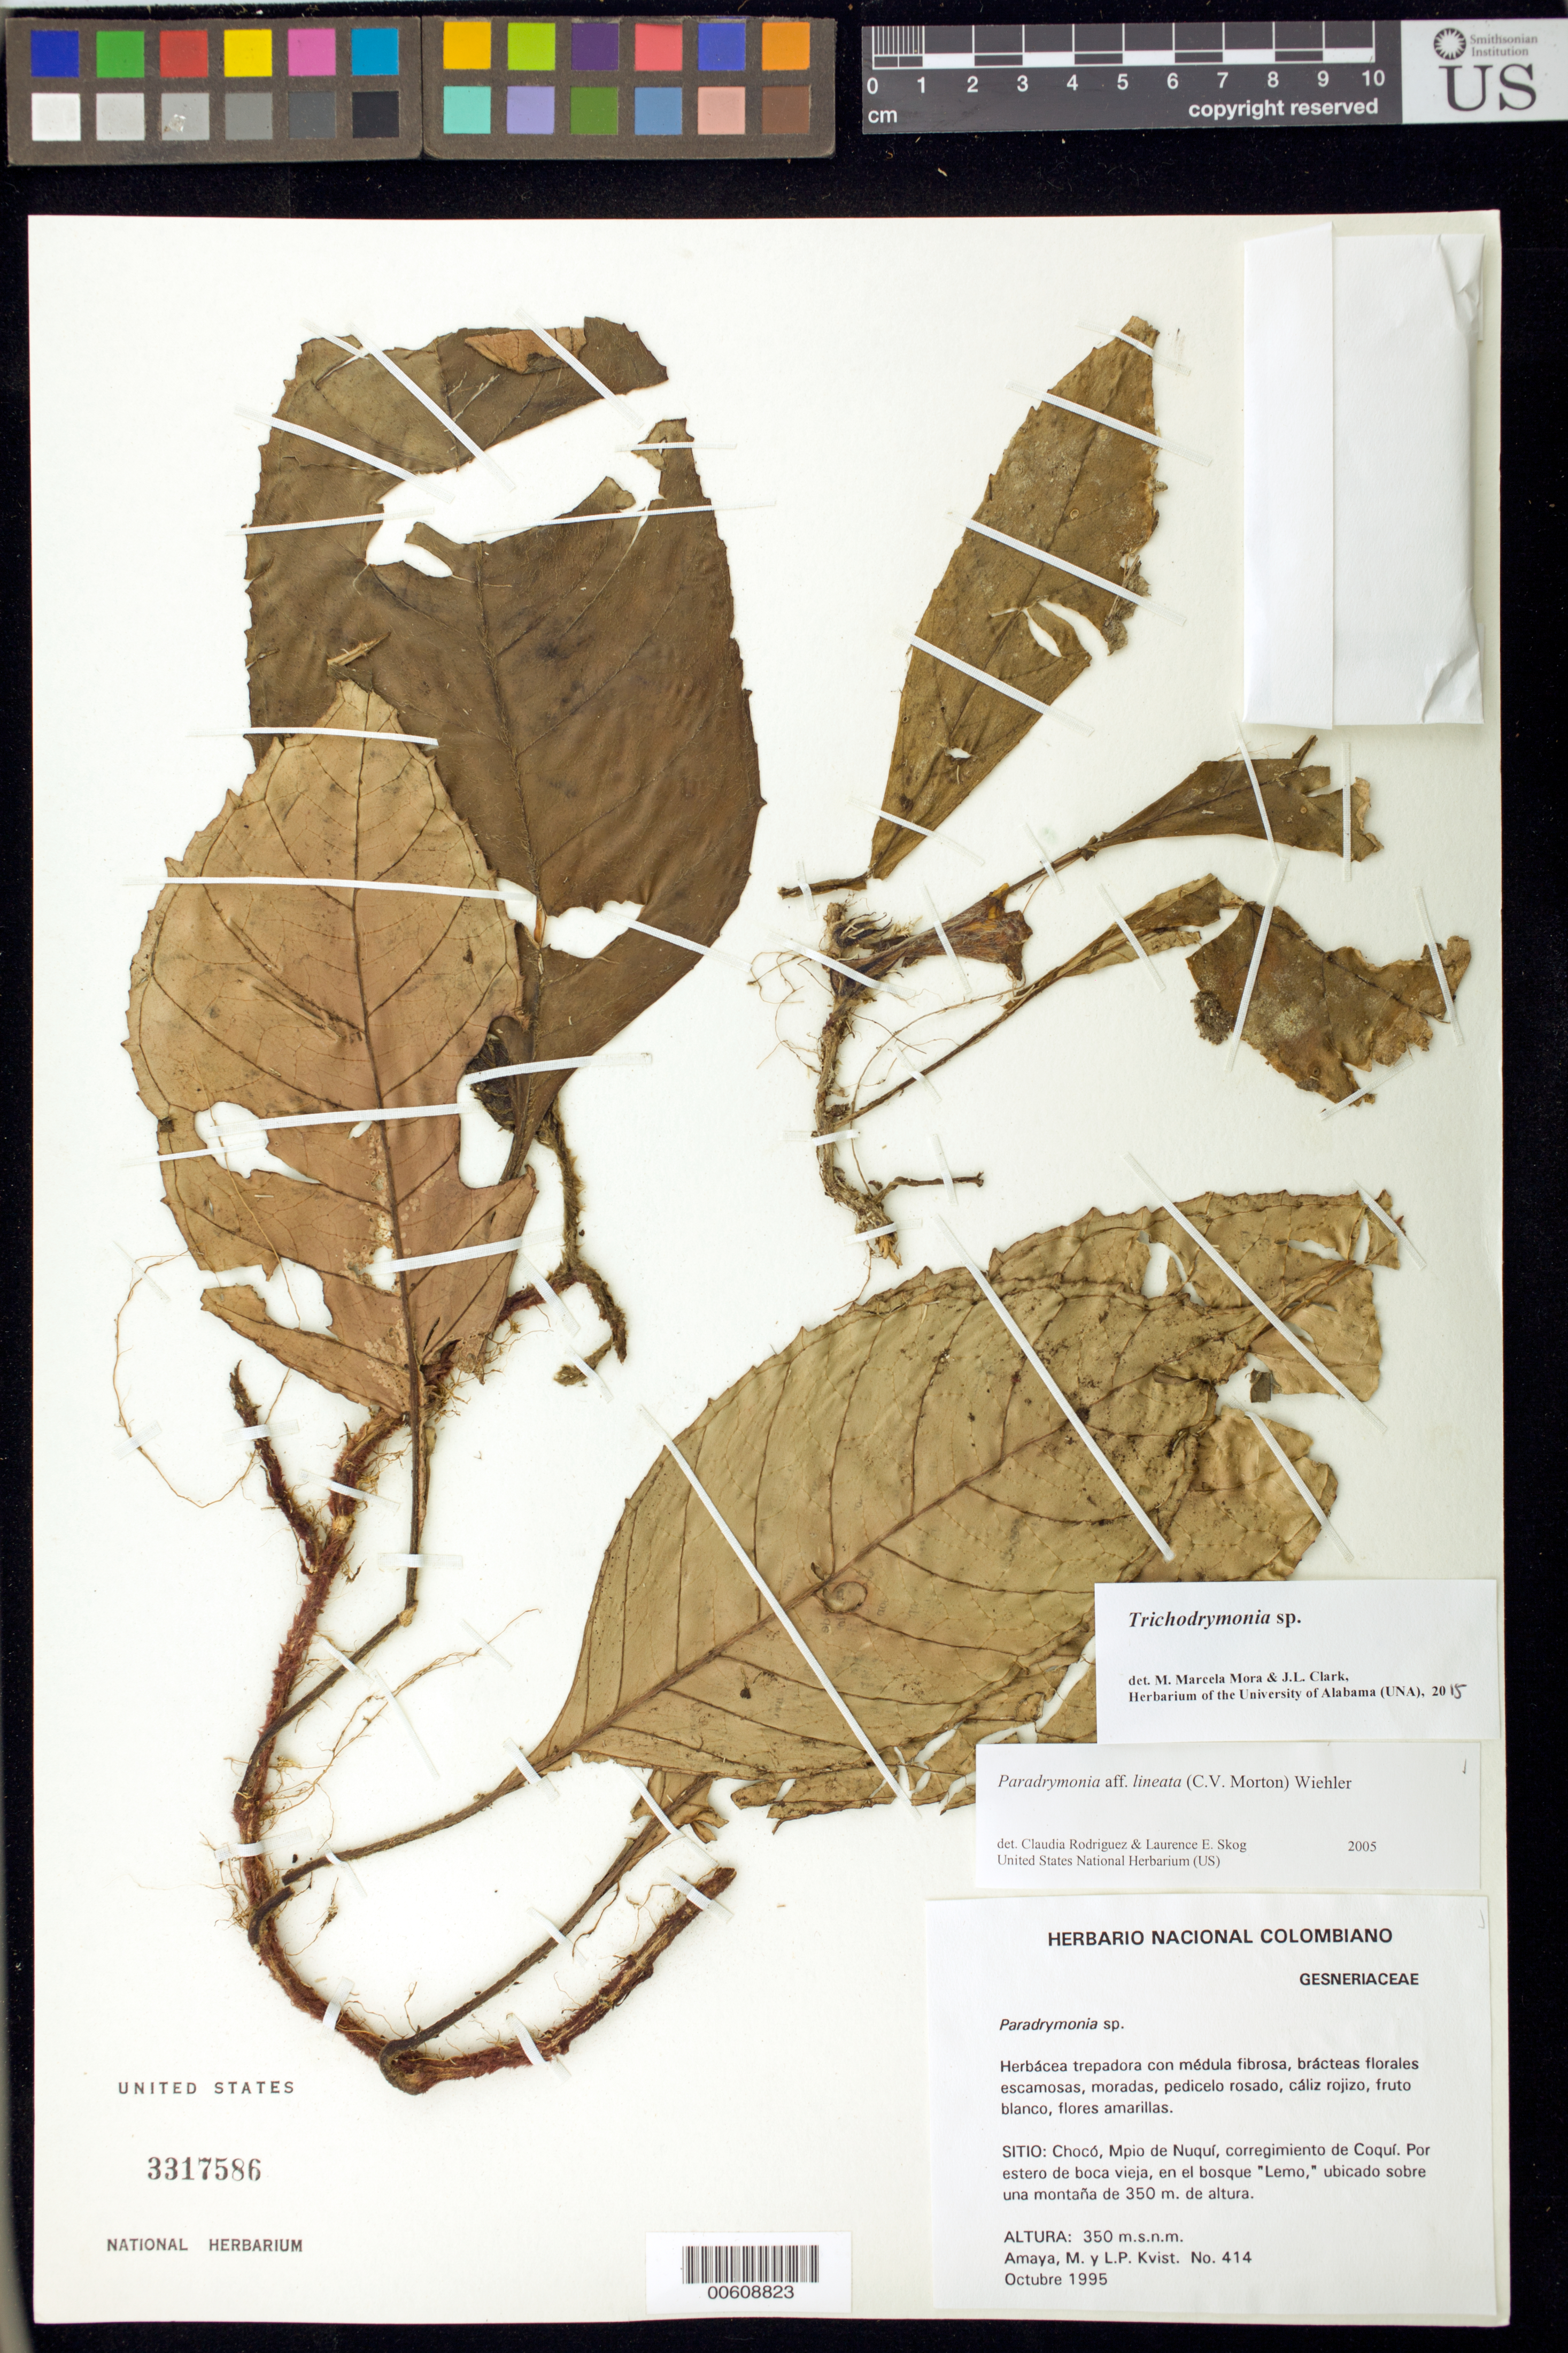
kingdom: Plantae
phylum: Tracheophyta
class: Magnoliopsida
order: Lamiales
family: Gesneriaceae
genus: Trichodrymonia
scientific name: Trichodrymonia sp.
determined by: Mora, M. M.; Clark, J. L.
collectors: M. Amaya & L. P. Kvist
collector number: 414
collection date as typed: Oct 1995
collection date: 1995-10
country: Colombia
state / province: Chocó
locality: Mpio. de Nuquí. Corregimiento de Coquí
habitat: Por el estero de boca vieja, en el bosque de "Lemo", ubicado sobre una montaña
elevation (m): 350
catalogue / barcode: US 3317586